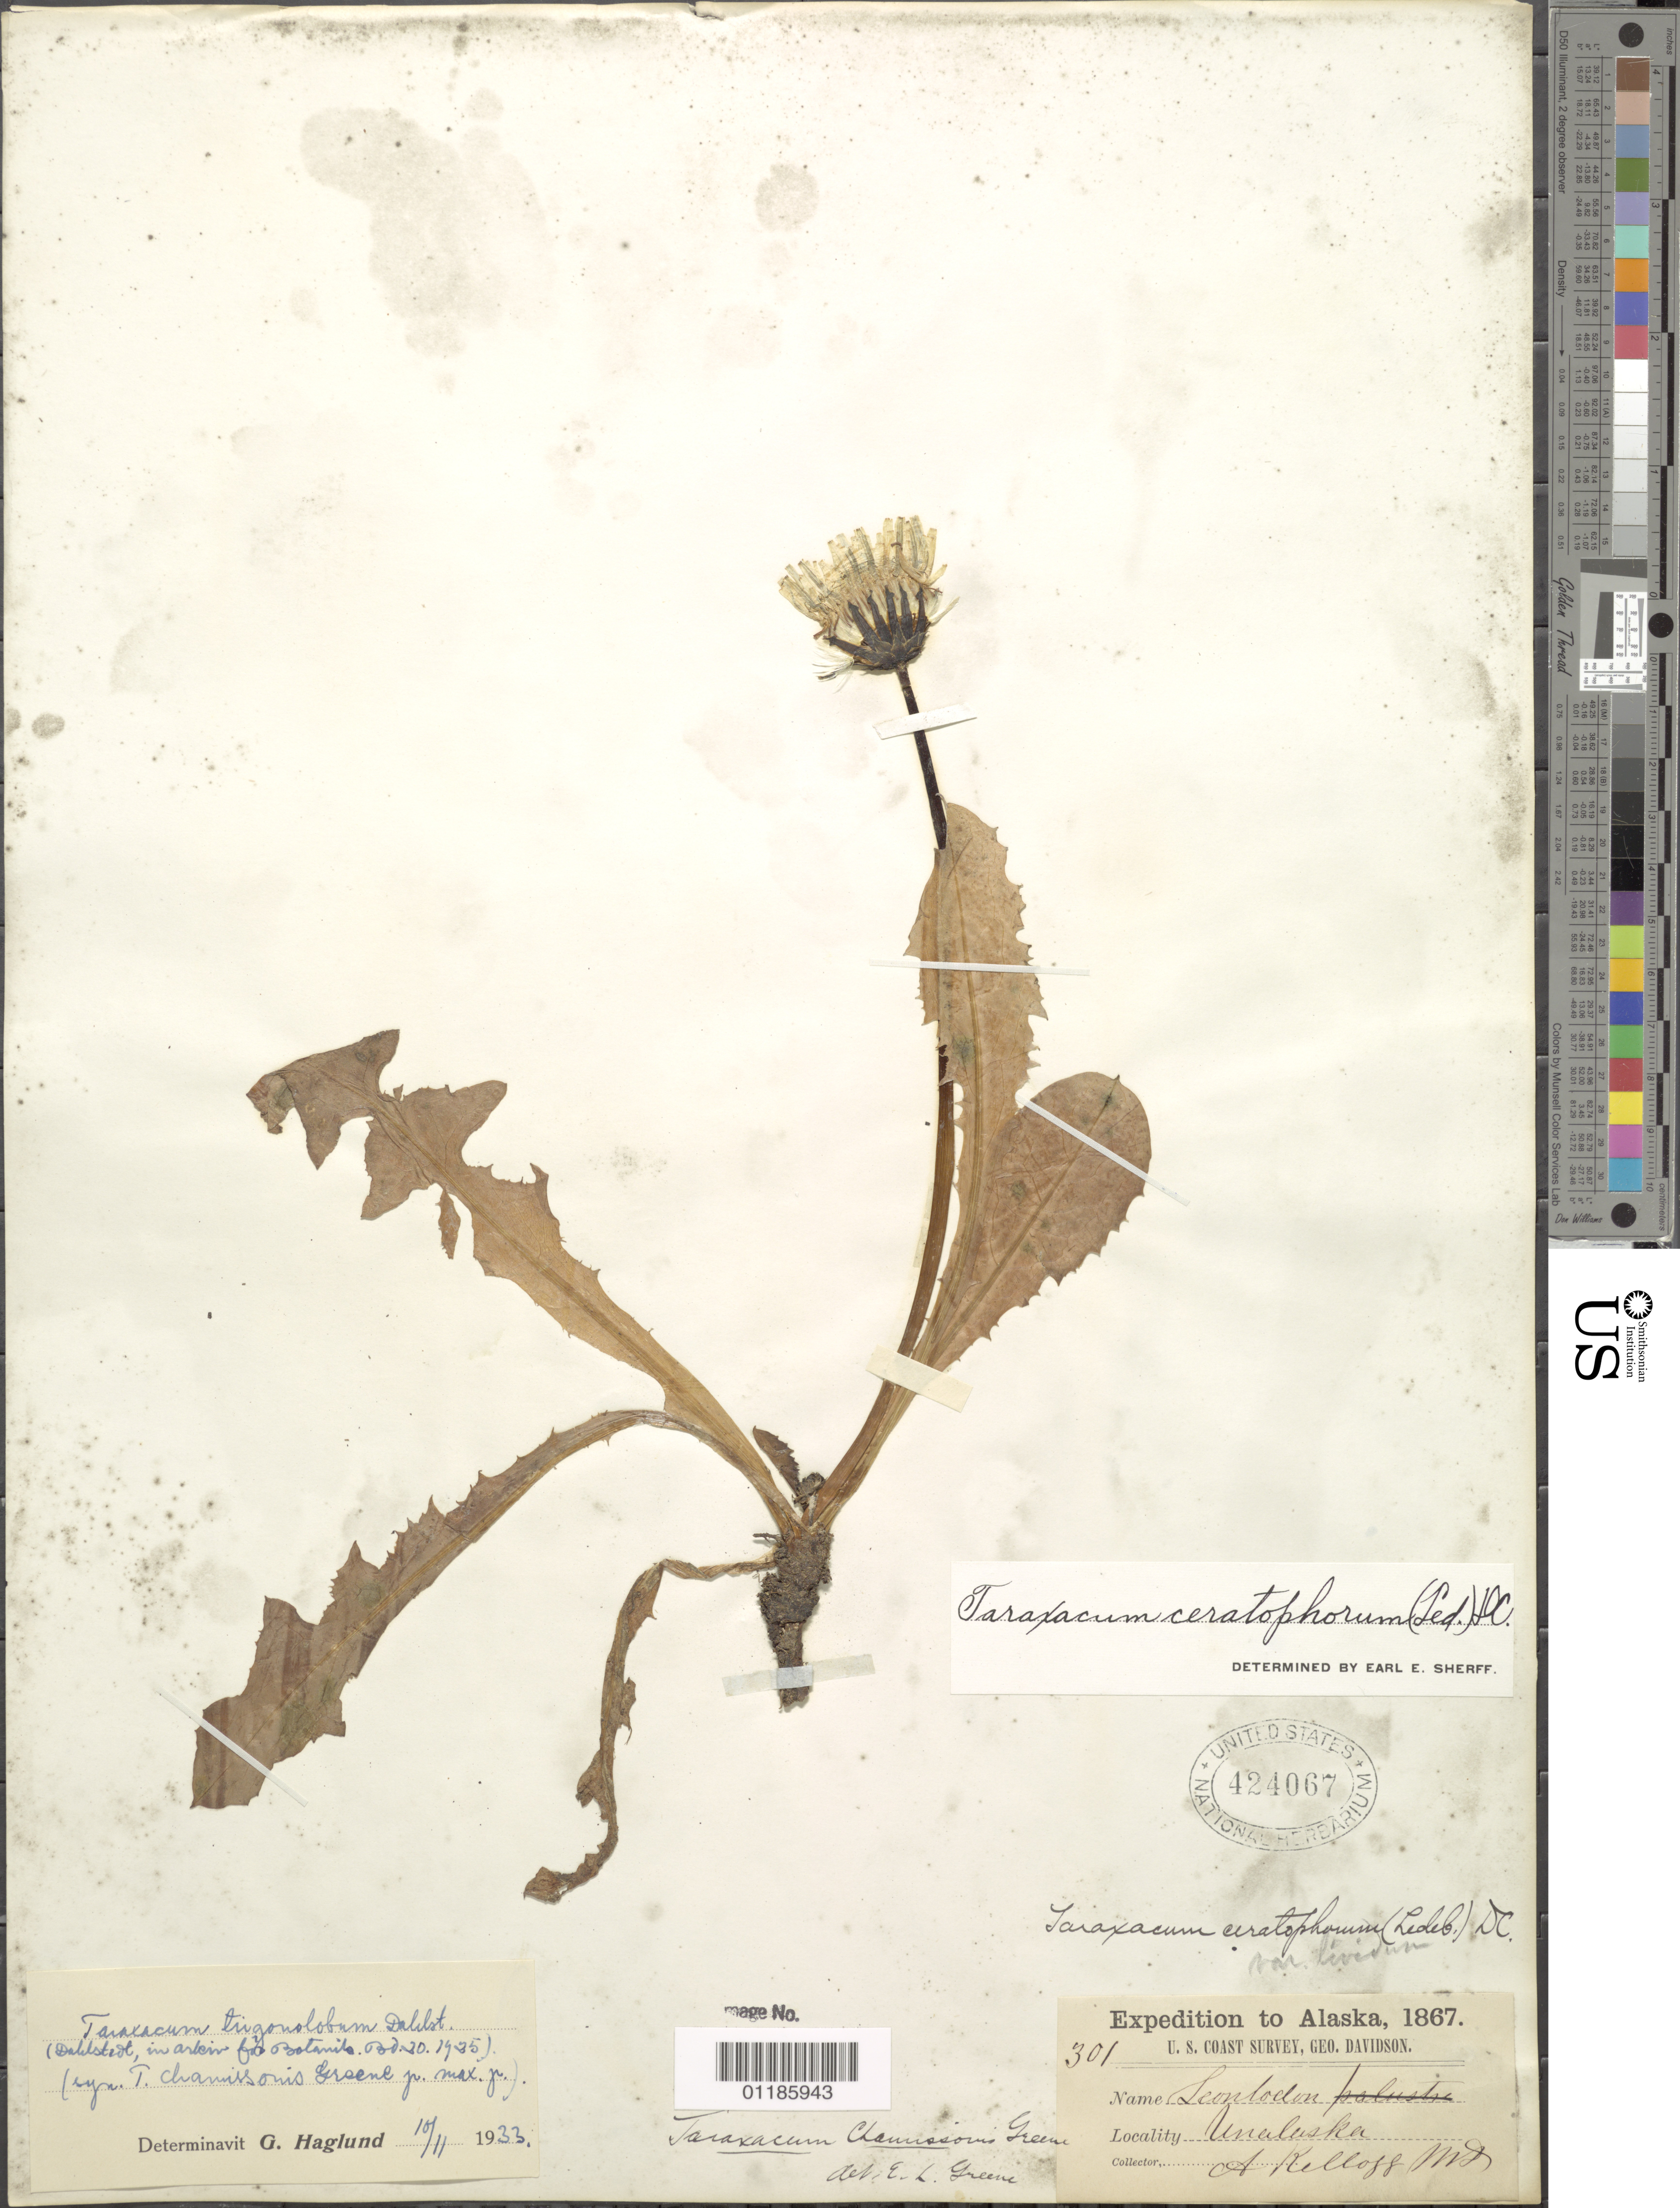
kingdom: Plantae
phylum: Tracheophyta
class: Magnoliopsida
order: Asterales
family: Asteraceae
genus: Taraxacum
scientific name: Taraxacum trigonolobum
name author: Dahlst.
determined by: Haglund, G.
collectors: A. Kellogg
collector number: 301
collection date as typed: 1867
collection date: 1867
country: United States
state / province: Alaska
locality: Unalaska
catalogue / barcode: US 424067